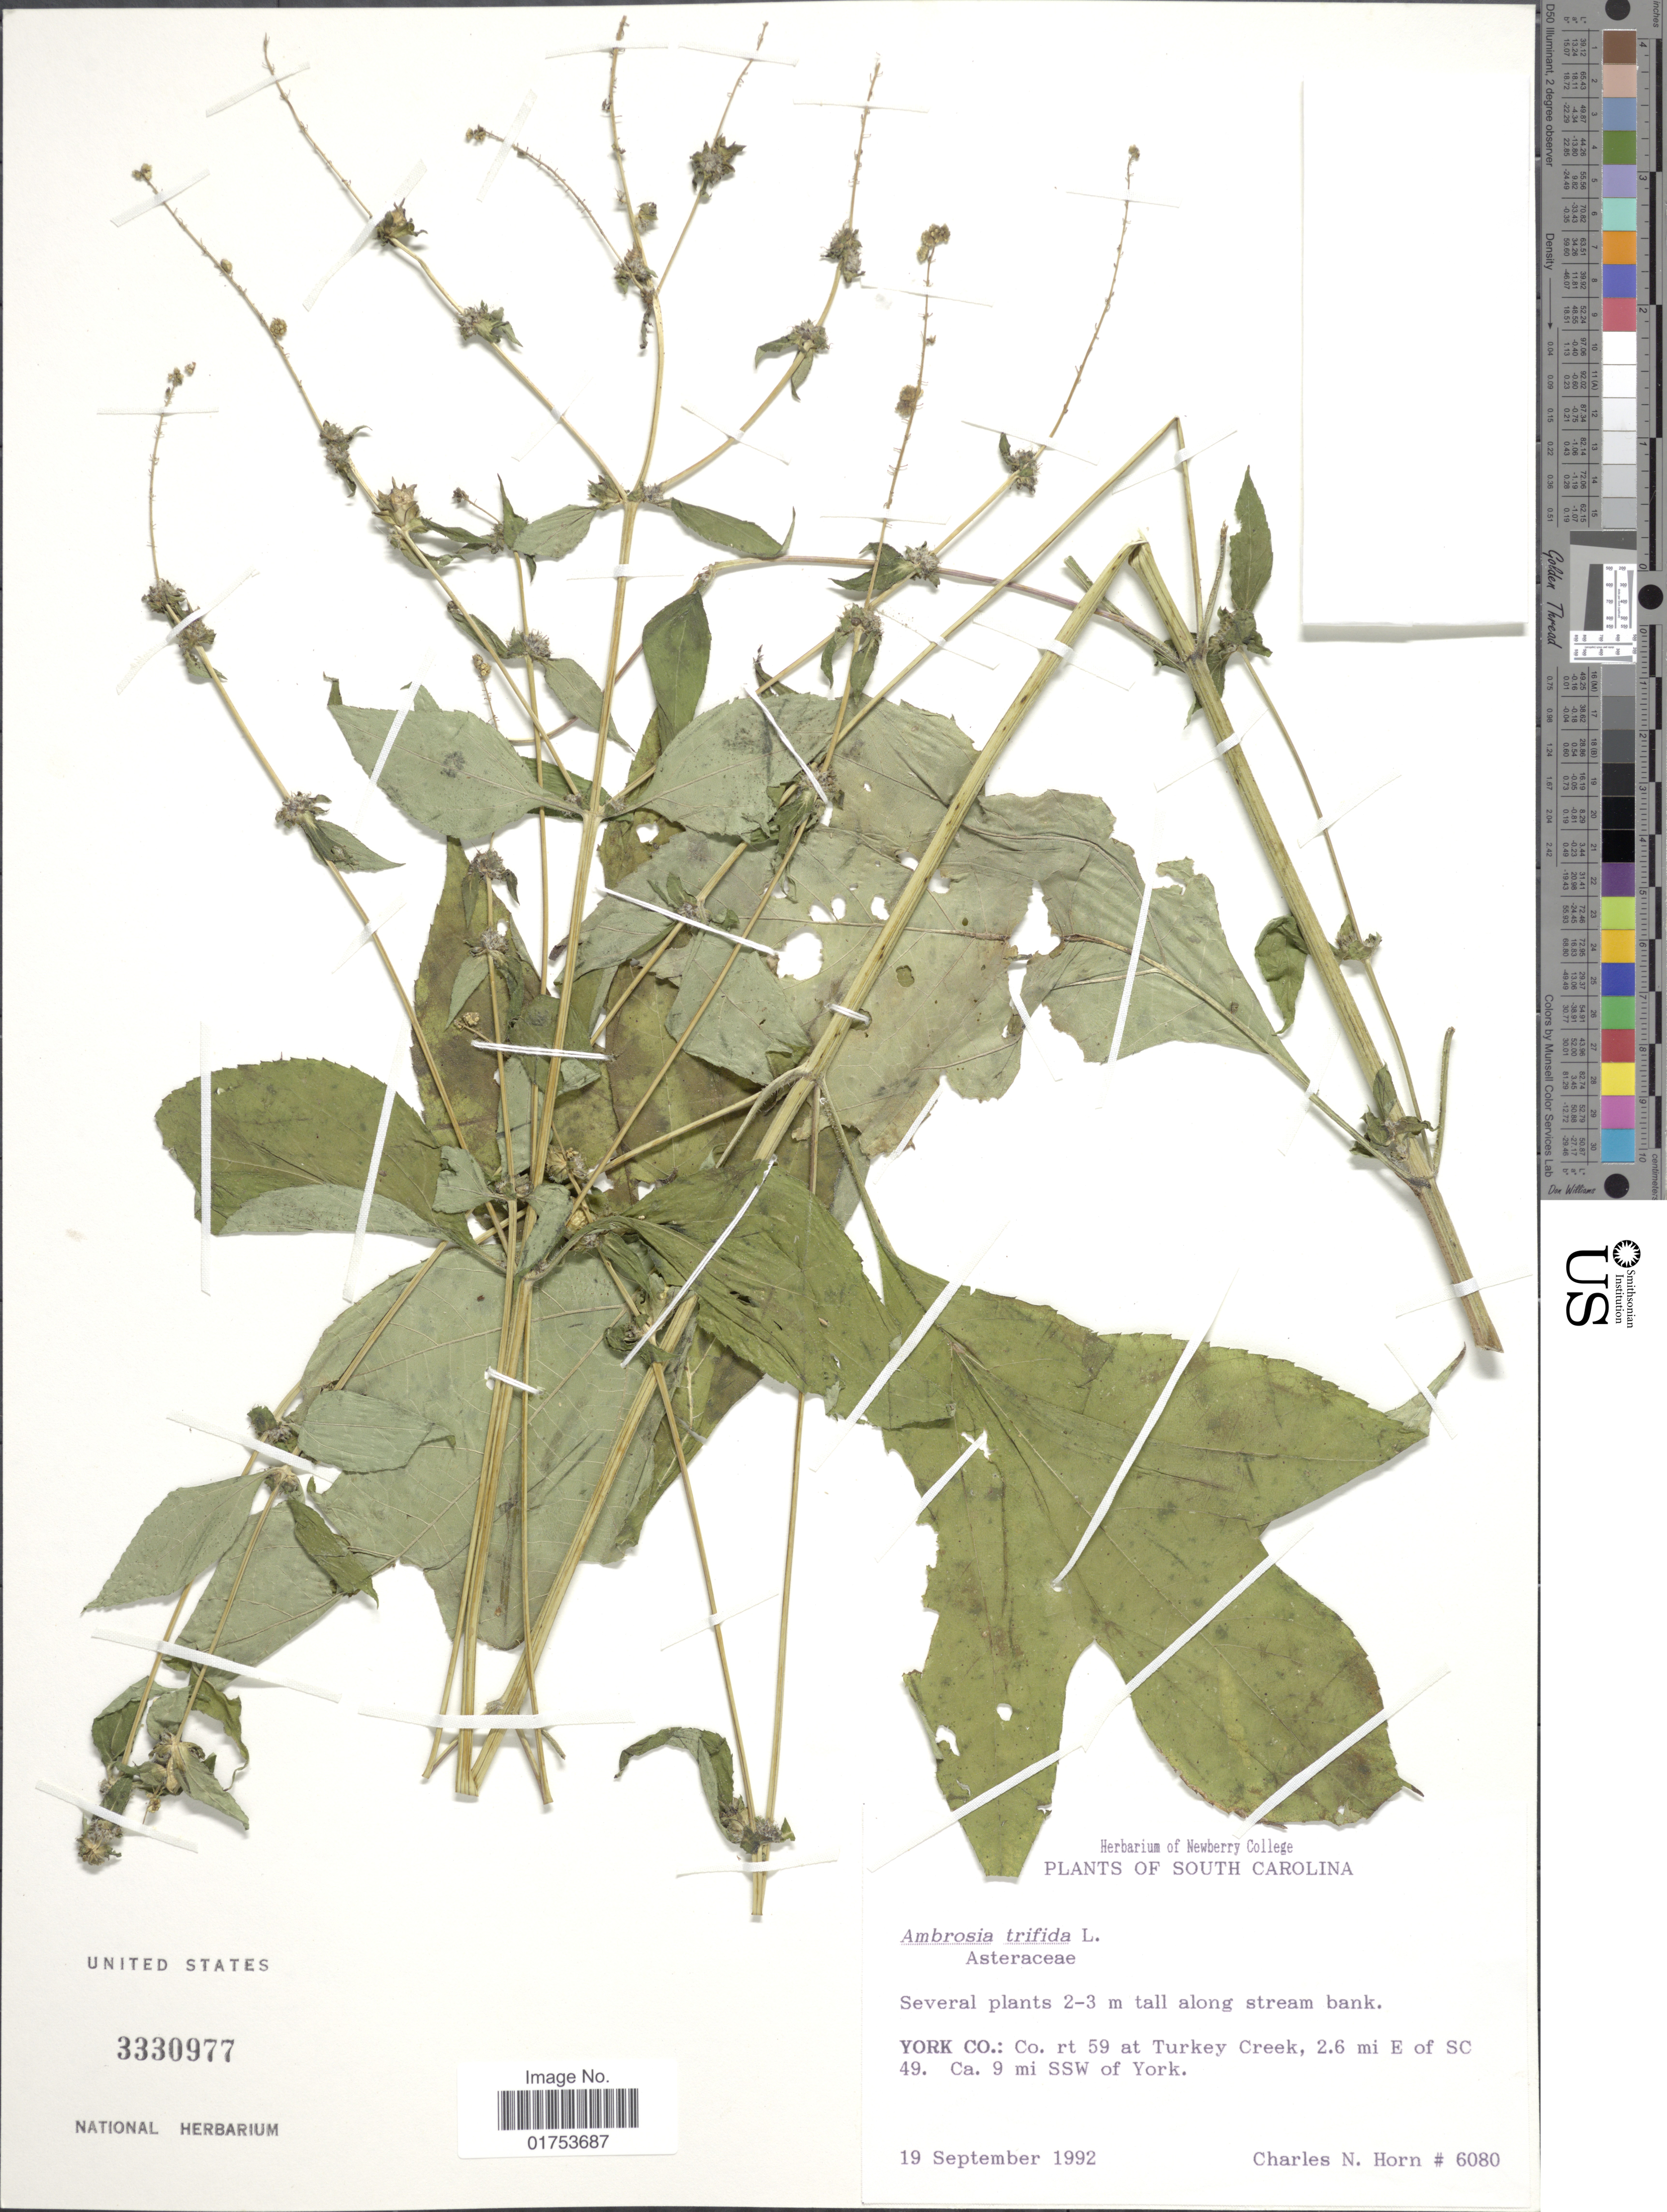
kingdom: Plantae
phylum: Tracheophyta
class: Magnoliopsida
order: Asterales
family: Asteraceae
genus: Ambrosia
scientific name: Ambrosia trifida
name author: L.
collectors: C. N. Horn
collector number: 6080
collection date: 1992-09-19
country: United States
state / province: South Carolina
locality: York Co.: Co. rt 59 at Turkey Creekm 2.6 mi E of SC 49. Ca. 9 mi SSW of York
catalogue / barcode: US 3330977